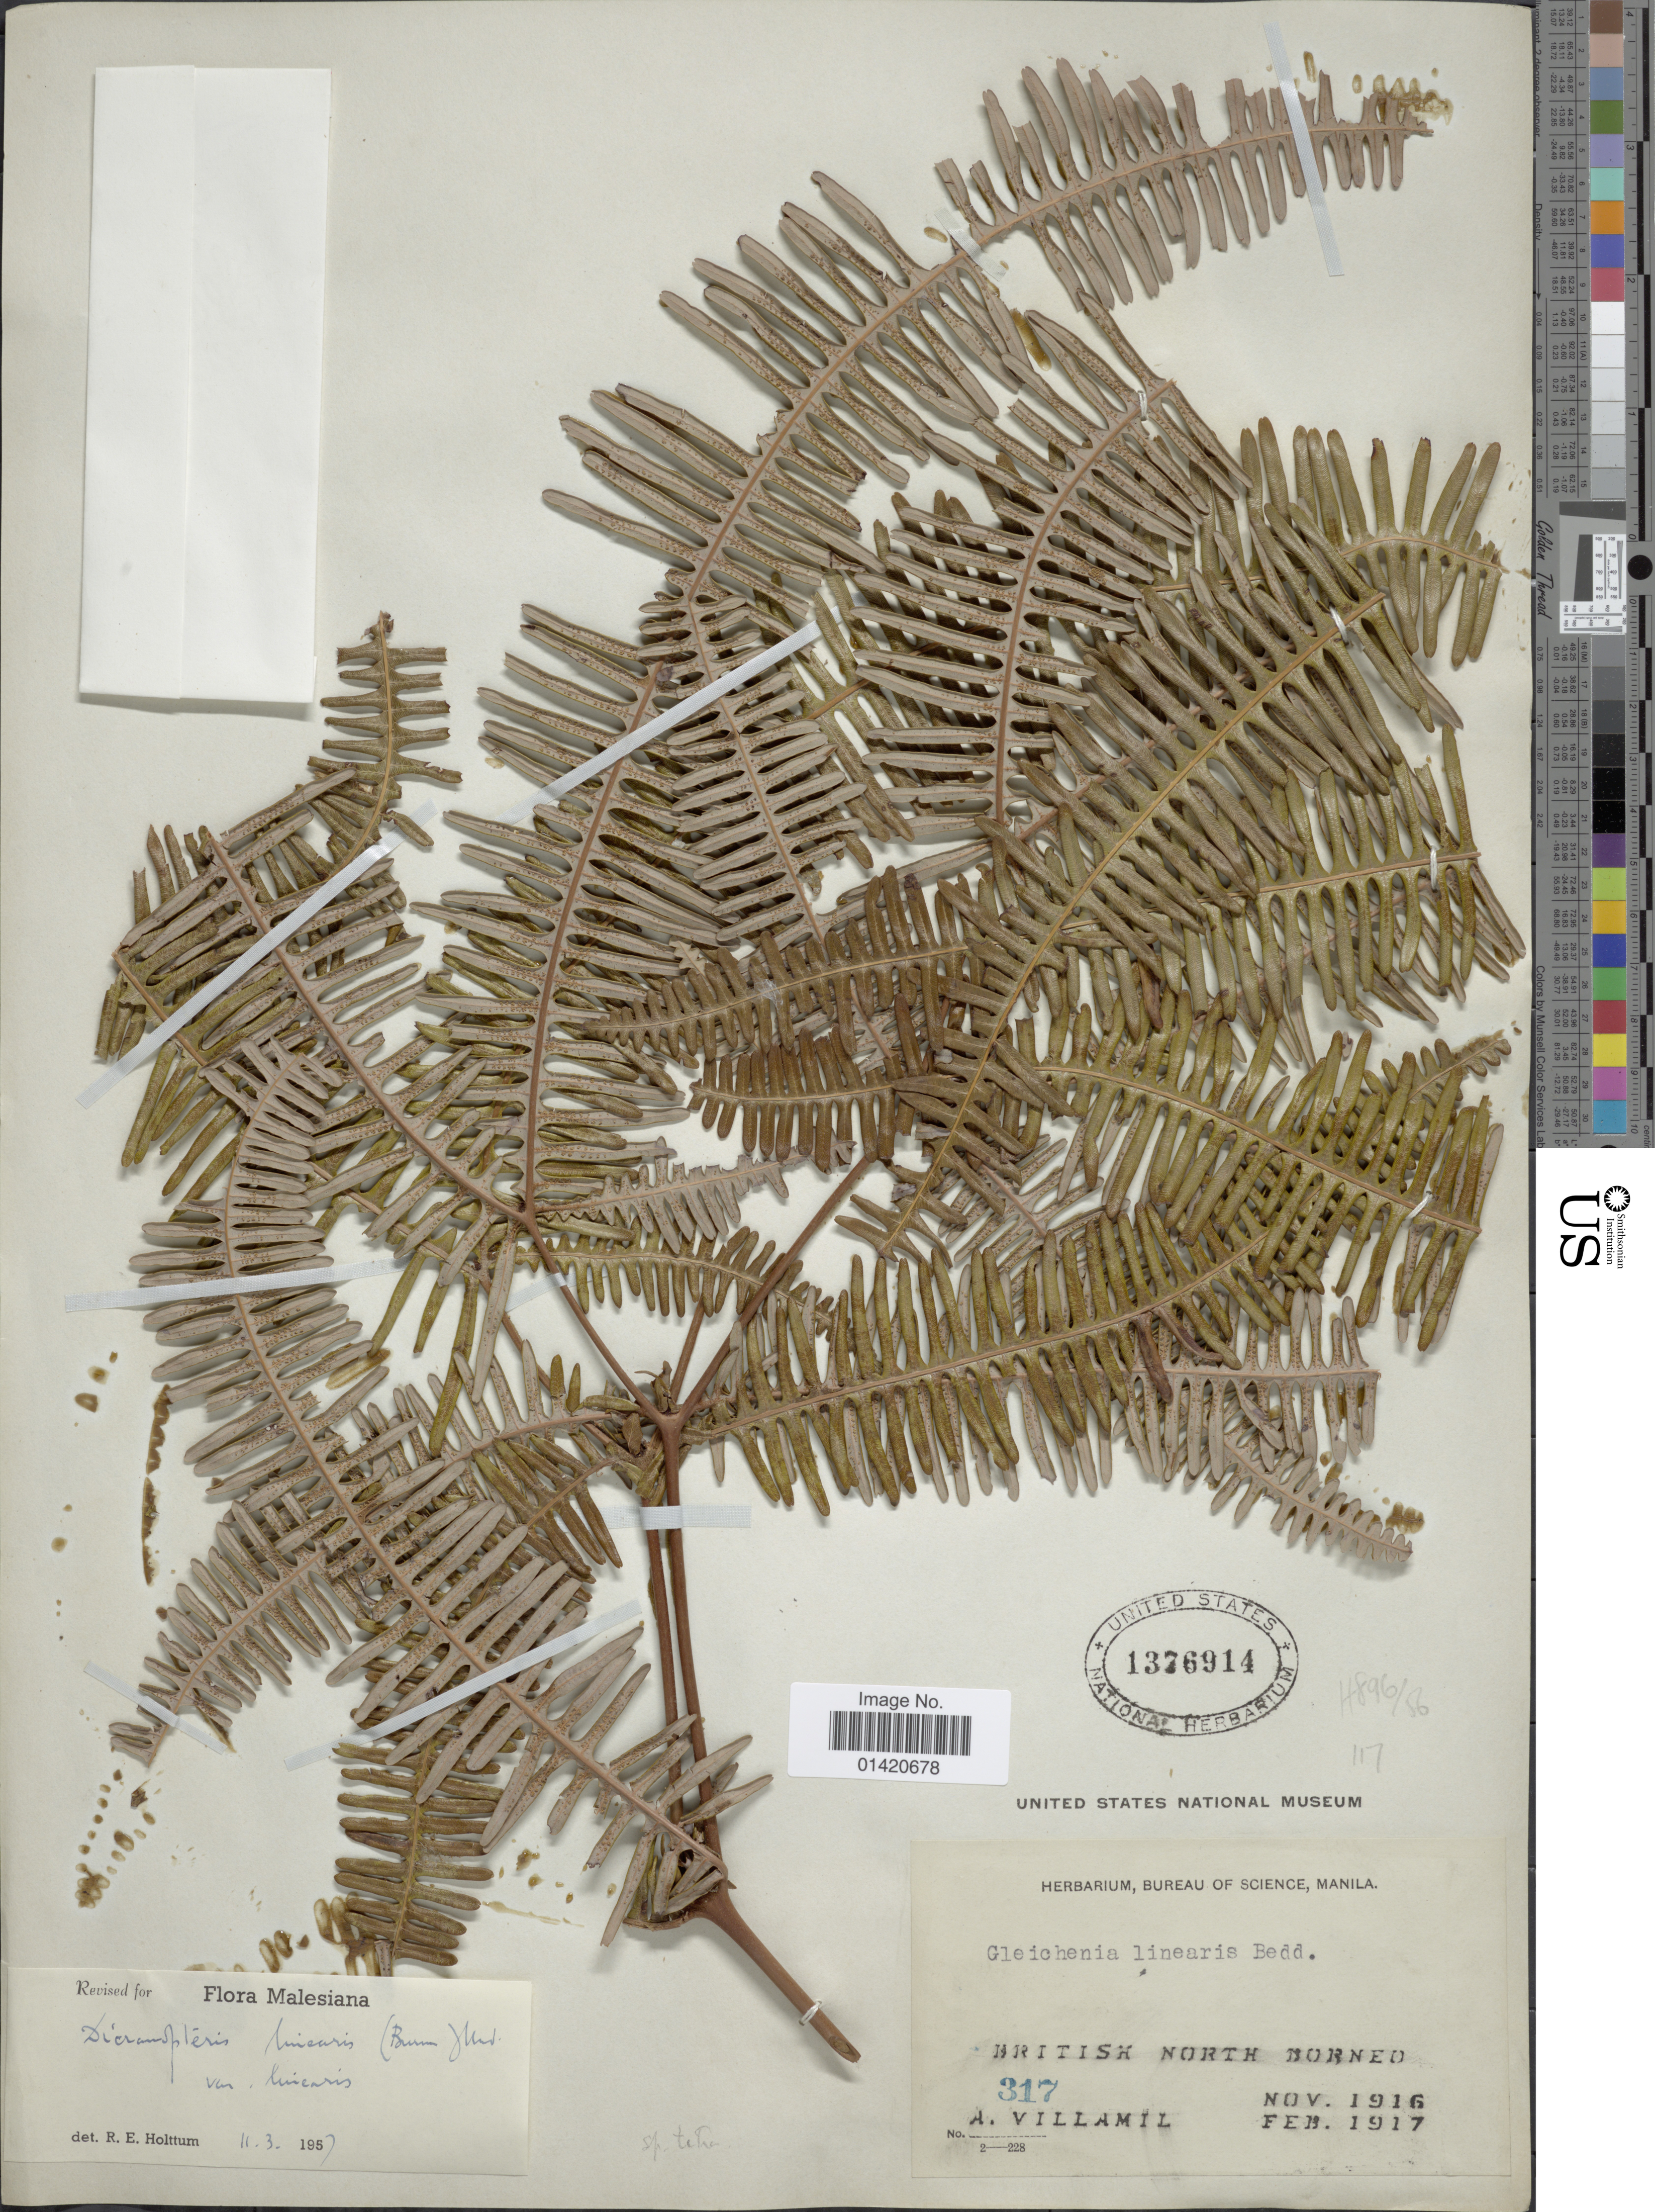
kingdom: Plantae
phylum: Tracheophyta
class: Polypodiopsida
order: Gleicheniales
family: Gleicheniaceae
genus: Dicranopteris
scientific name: Dicranopteris linearis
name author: (Burm. f.) Underw.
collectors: A. Villamil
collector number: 317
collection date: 1916-11/1917-02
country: Malaysia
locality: British North Borneo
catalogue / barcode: US 1376914